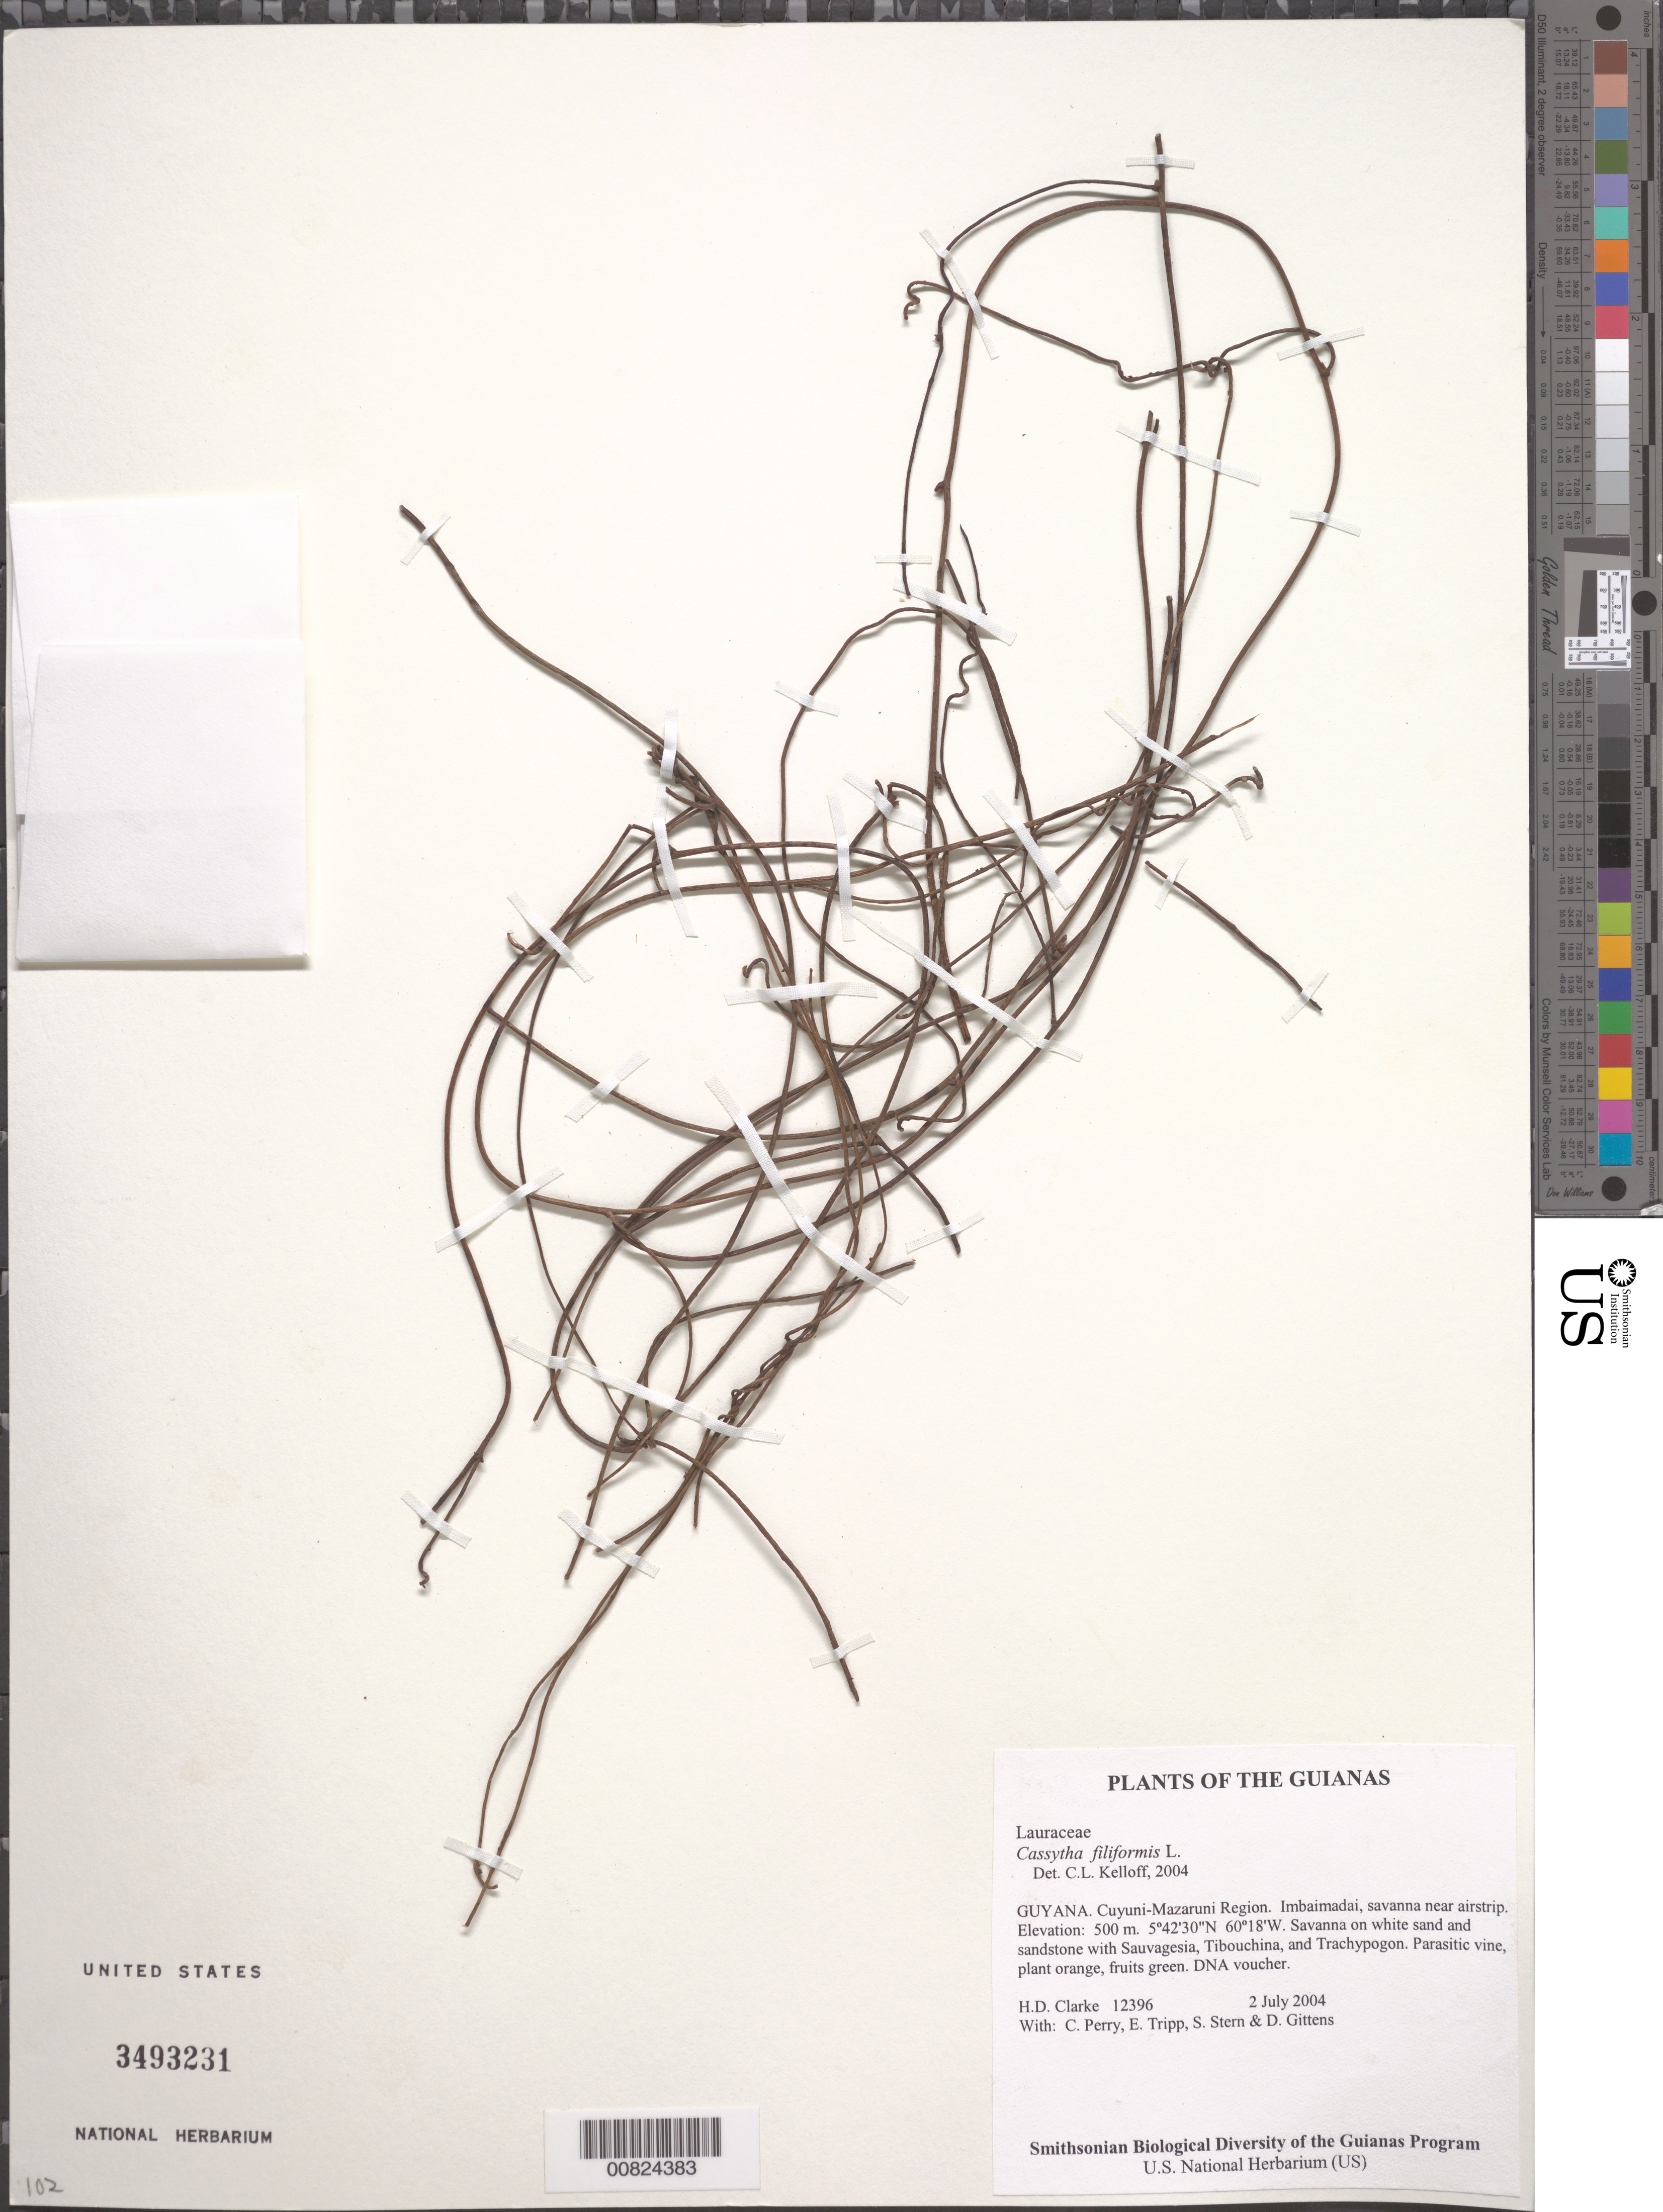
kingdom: Plantae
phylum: Tracheophyta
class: Magnoliopsida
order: Laurales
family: Lauraceae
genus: Cassytha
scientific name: Cassytha filiformis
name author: L.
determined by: Kelloff, Carol L., (US), Smithsonian Institution - National Museum of Natural History (UNITED STATES)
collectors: H. D. Clarke, C. Perry, E. Tripp, S. R. Stern & D. Gittens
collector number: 12396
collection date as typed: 2 July 2004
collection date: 2004-07-02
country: Guyana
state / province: Cuyuni-Mazaruni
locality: Imbaimadai, savanna near airstrip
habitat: Savanna on white sand and sandstone with Sauvagesia, Tibouchina, and Trachypogon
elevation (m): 500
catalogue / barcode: US 3493231